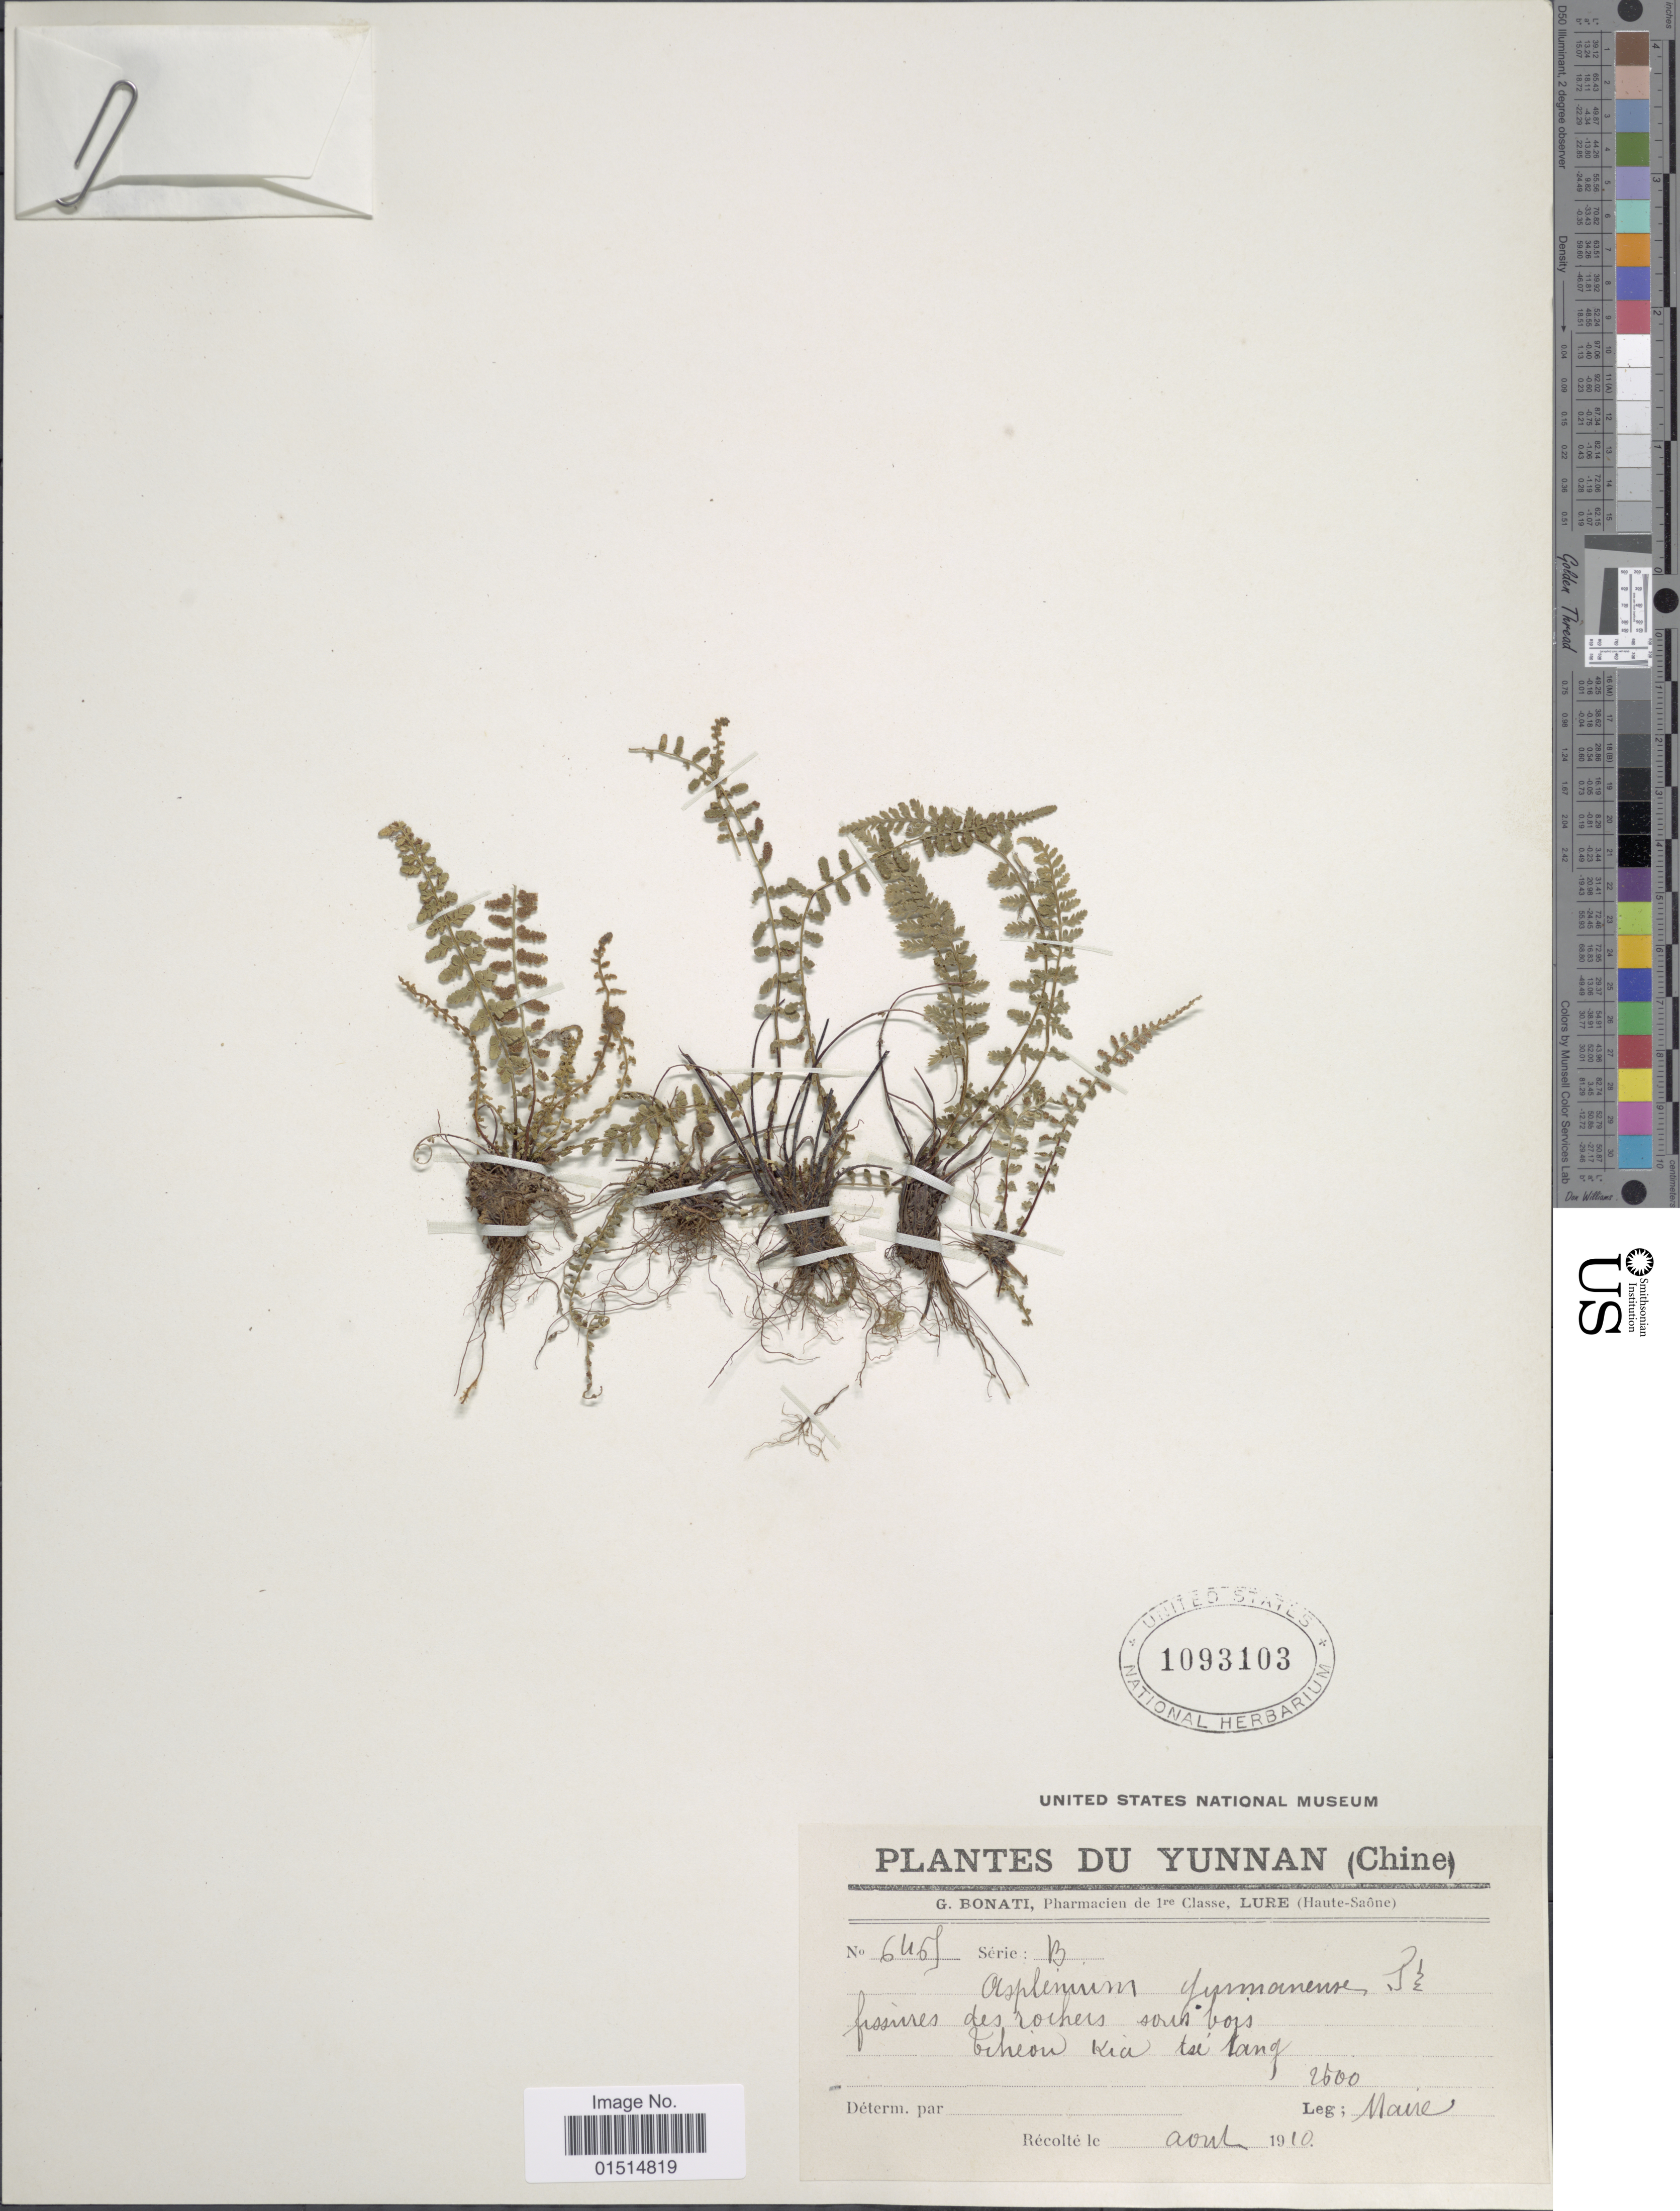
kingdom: Plantae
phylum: Tracheophyta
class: Polypodiopsida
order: Polypodiales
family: Aspleniaceae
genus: Asplenium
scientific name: Asplenium exiguum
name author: Bedd.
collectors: Maire, --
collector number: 6467*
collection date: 1910-08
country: China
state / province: Yunnan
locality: Fissures des rochers sous bois bicheon Kia tse Lang [interpreted]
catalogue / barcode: US 1093103